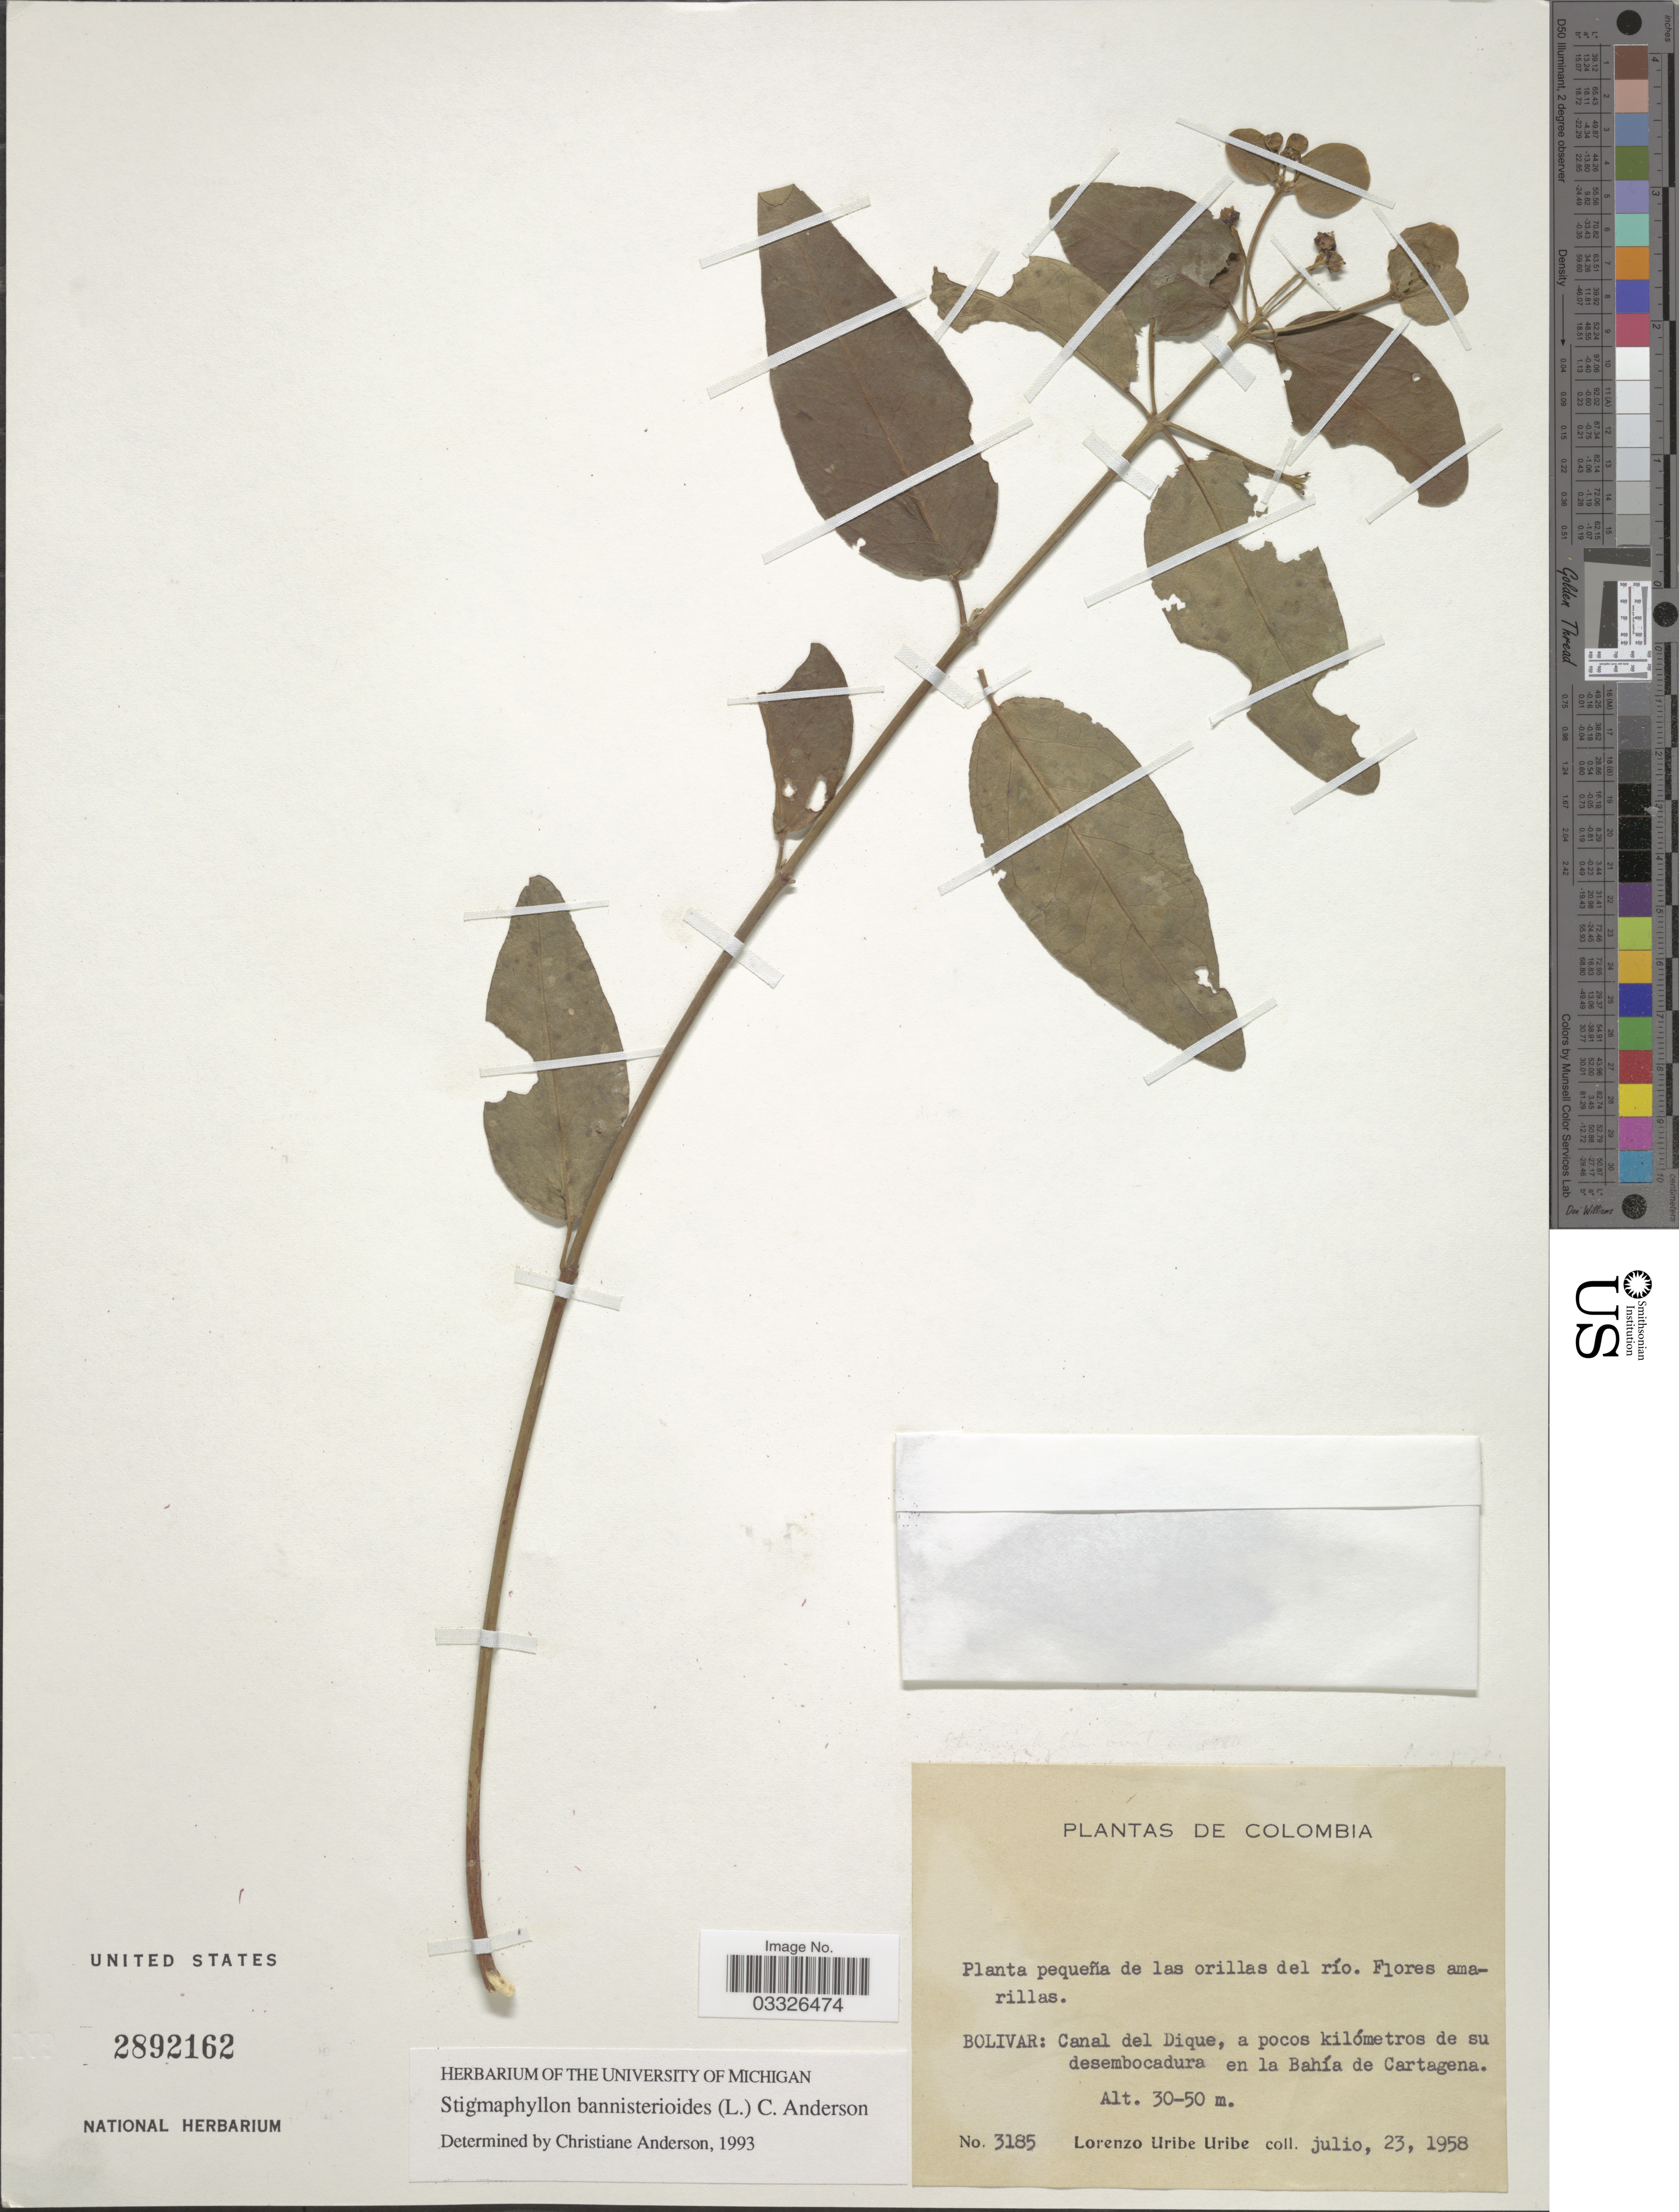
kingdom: Plantae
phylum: Tracheophyta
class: Magnoliopsida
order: Malpighiales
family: Malpighiaceae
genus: Stigmaphyllon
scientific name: Stigmaphyllon bannisterioides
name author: (L.) C.E. Anderson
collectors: L. Uribe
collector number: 3185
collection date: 1958-07-23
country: Colombia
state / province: Bolívar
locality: Canal del Dique, a pocos kilómetros de su desembocadura en la Bahía de Cartagena.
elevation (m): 30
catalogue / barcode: US 2892162